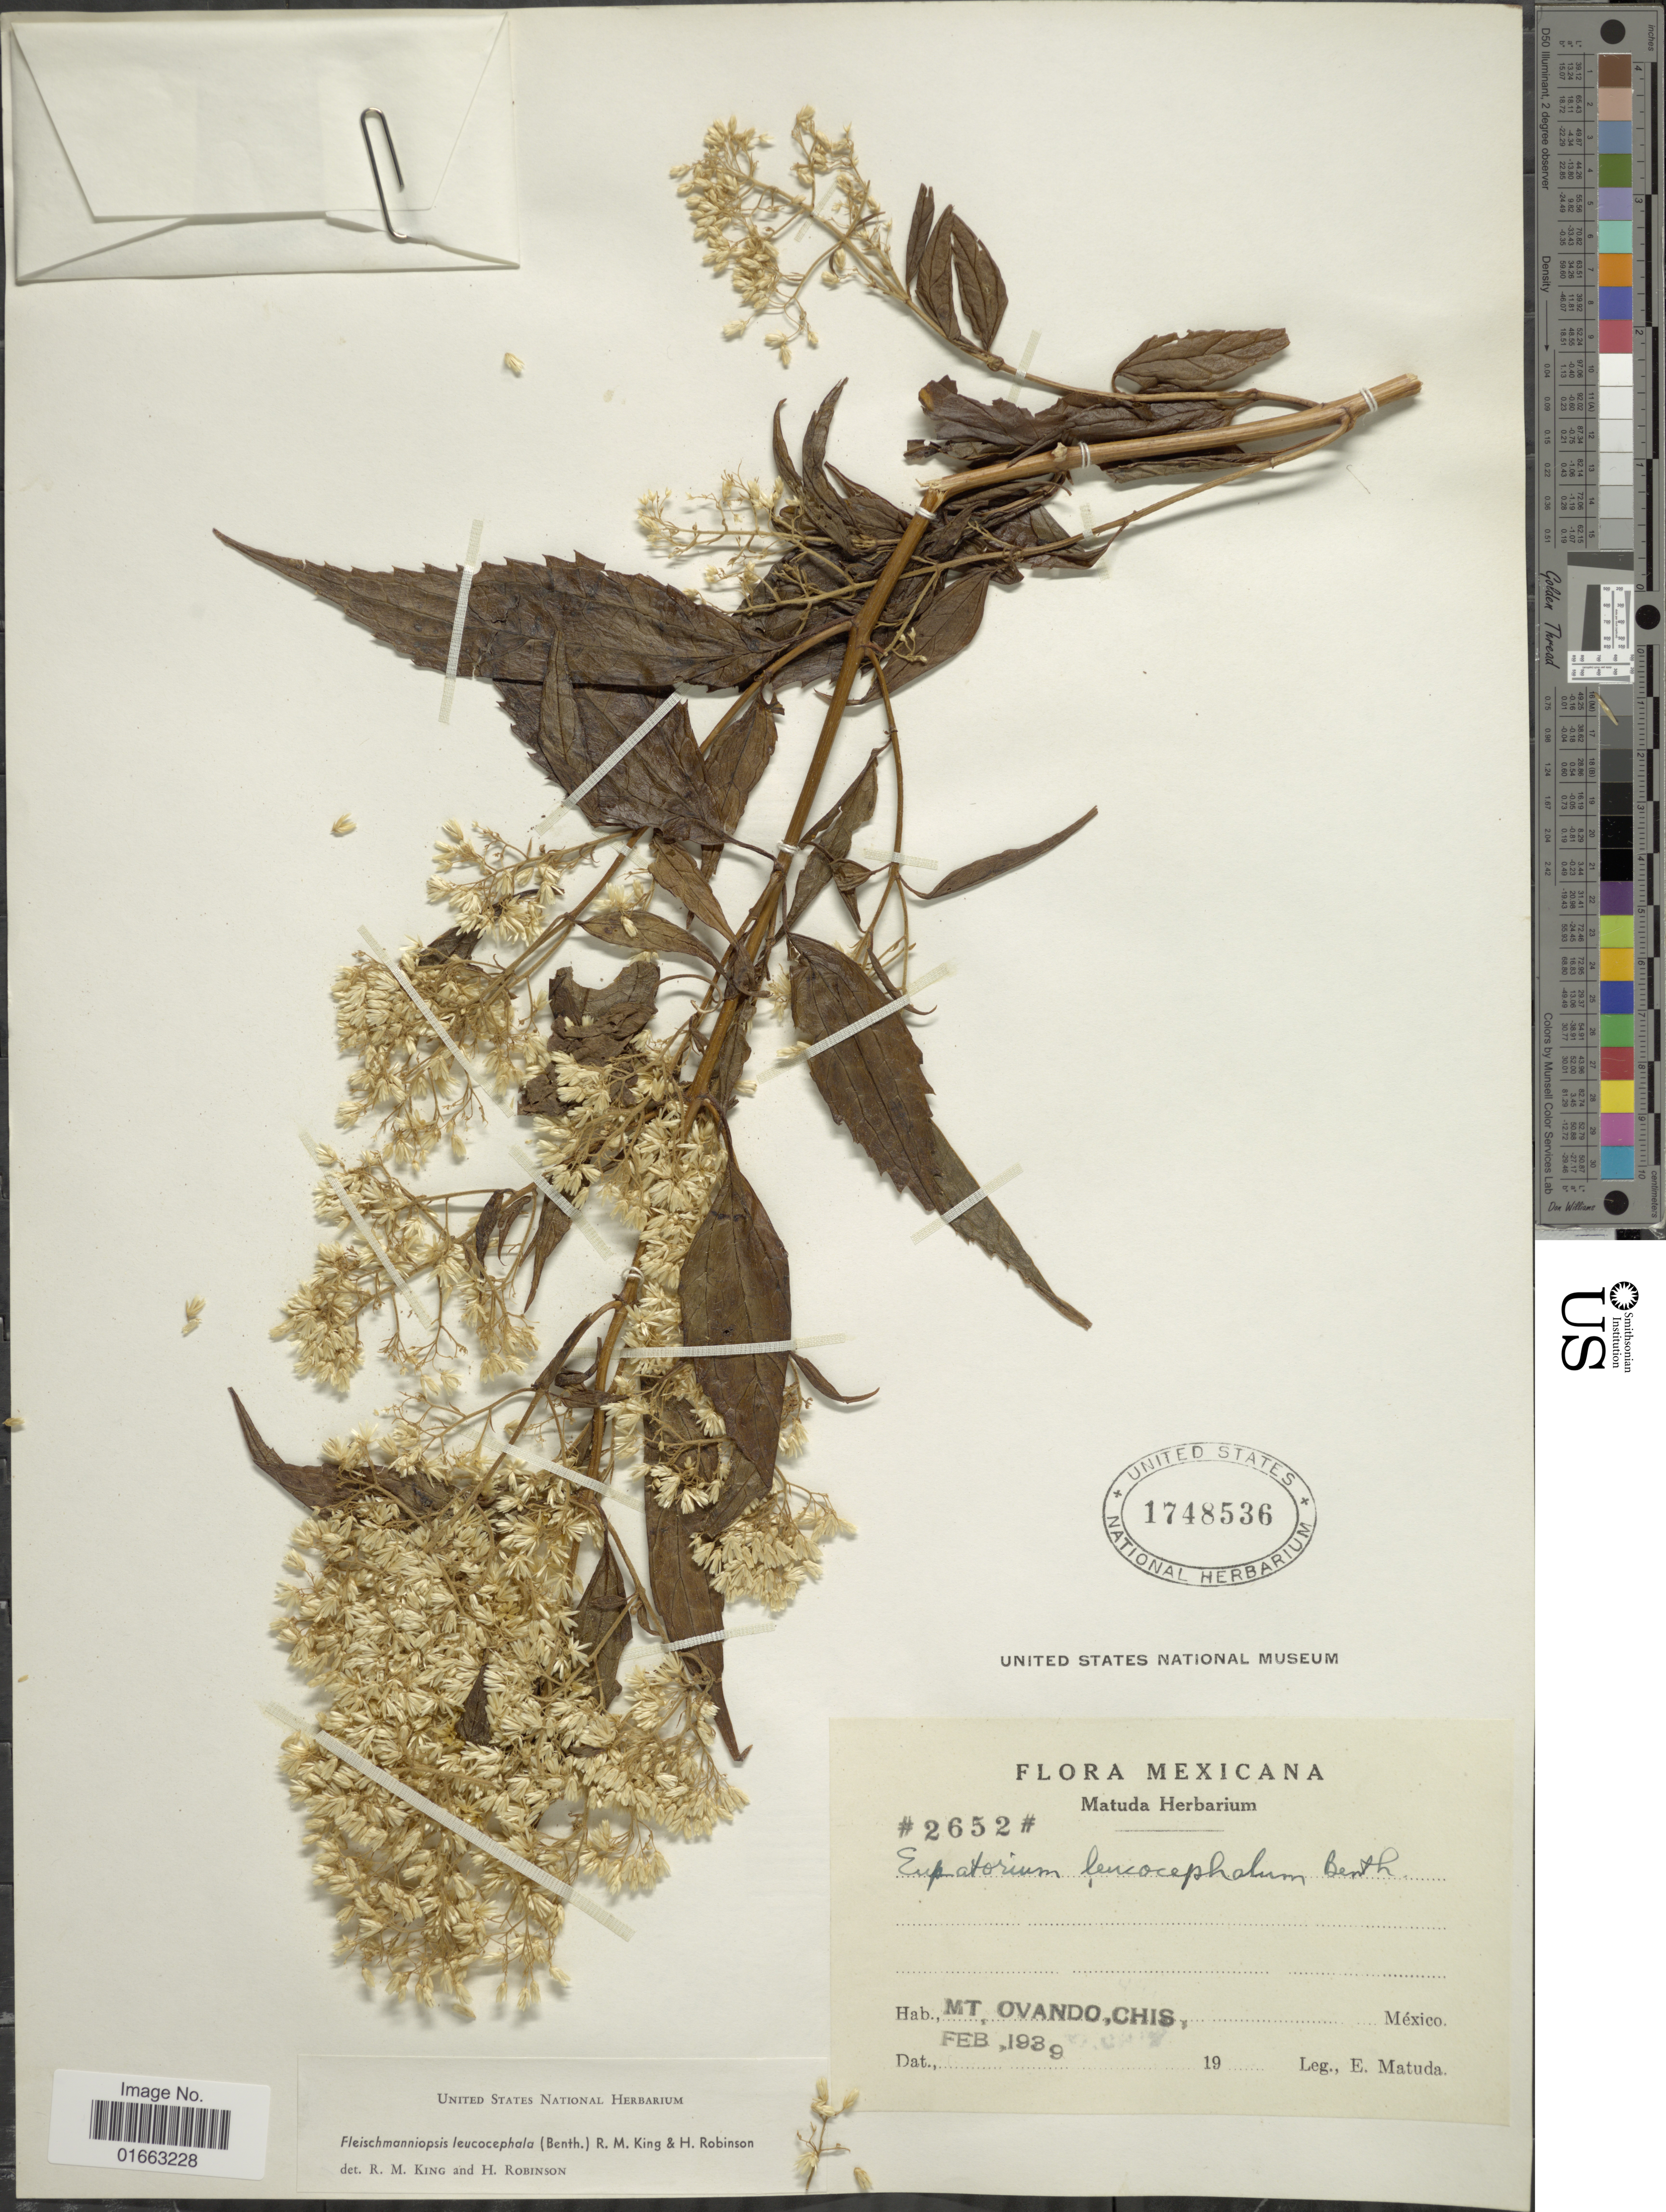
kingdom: Plantae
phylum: Tracheophyta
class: Magnoliopsida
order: Asterales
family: Asteraceae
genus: Fleischmanniopsis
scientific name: Fleischmanniopsis leucocephala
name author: (Benth.) R.M. King & H. Rob.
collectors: E. Matuda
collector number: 2652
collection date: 1939-02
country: Mexico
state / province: Chiapas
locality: Mt. Ovando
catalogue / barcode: US 1748536